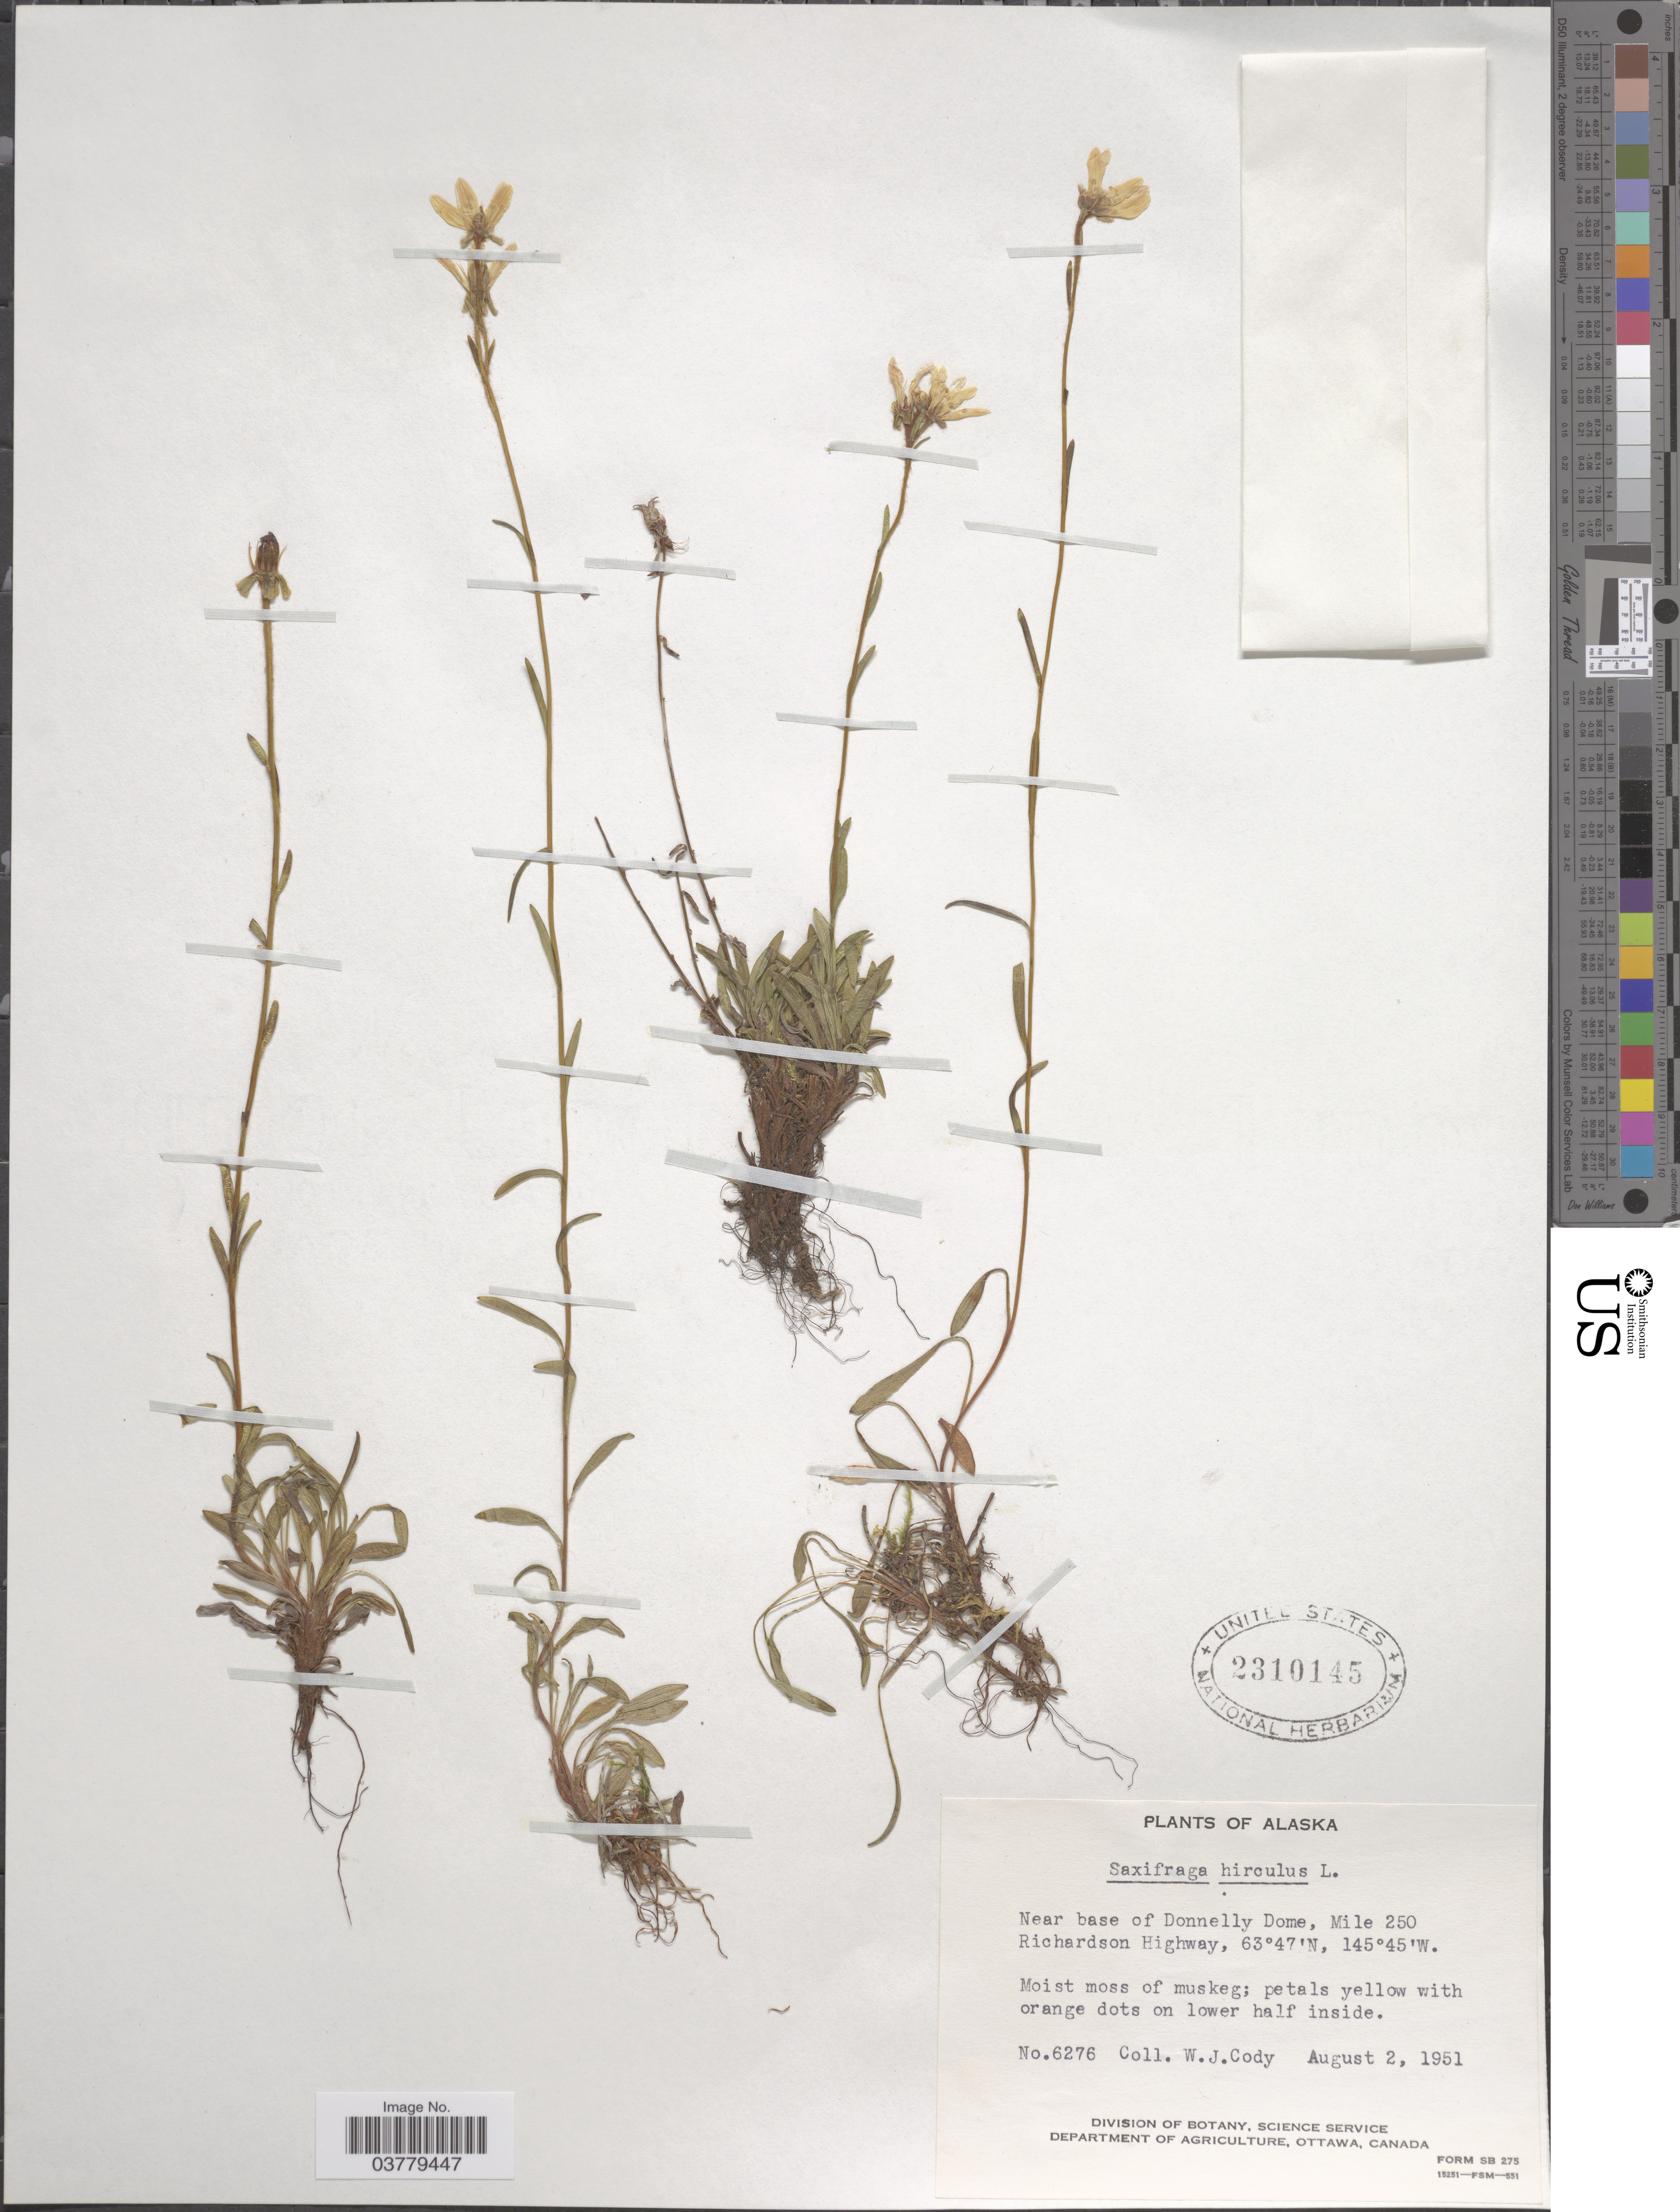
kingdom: Plantae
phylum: Tracheophyta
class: Magnoliopsida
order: Saxifragales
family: Saxifragaceae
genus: Saxifraga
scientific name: Saxifraga hirculus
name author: L.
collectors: W. Cody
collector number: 6276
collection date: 1951-08-02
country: United States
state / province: Alaska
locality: Near base of Donnelly Dome, Mile 250 Richardson Highway.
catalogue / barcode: US 2310145